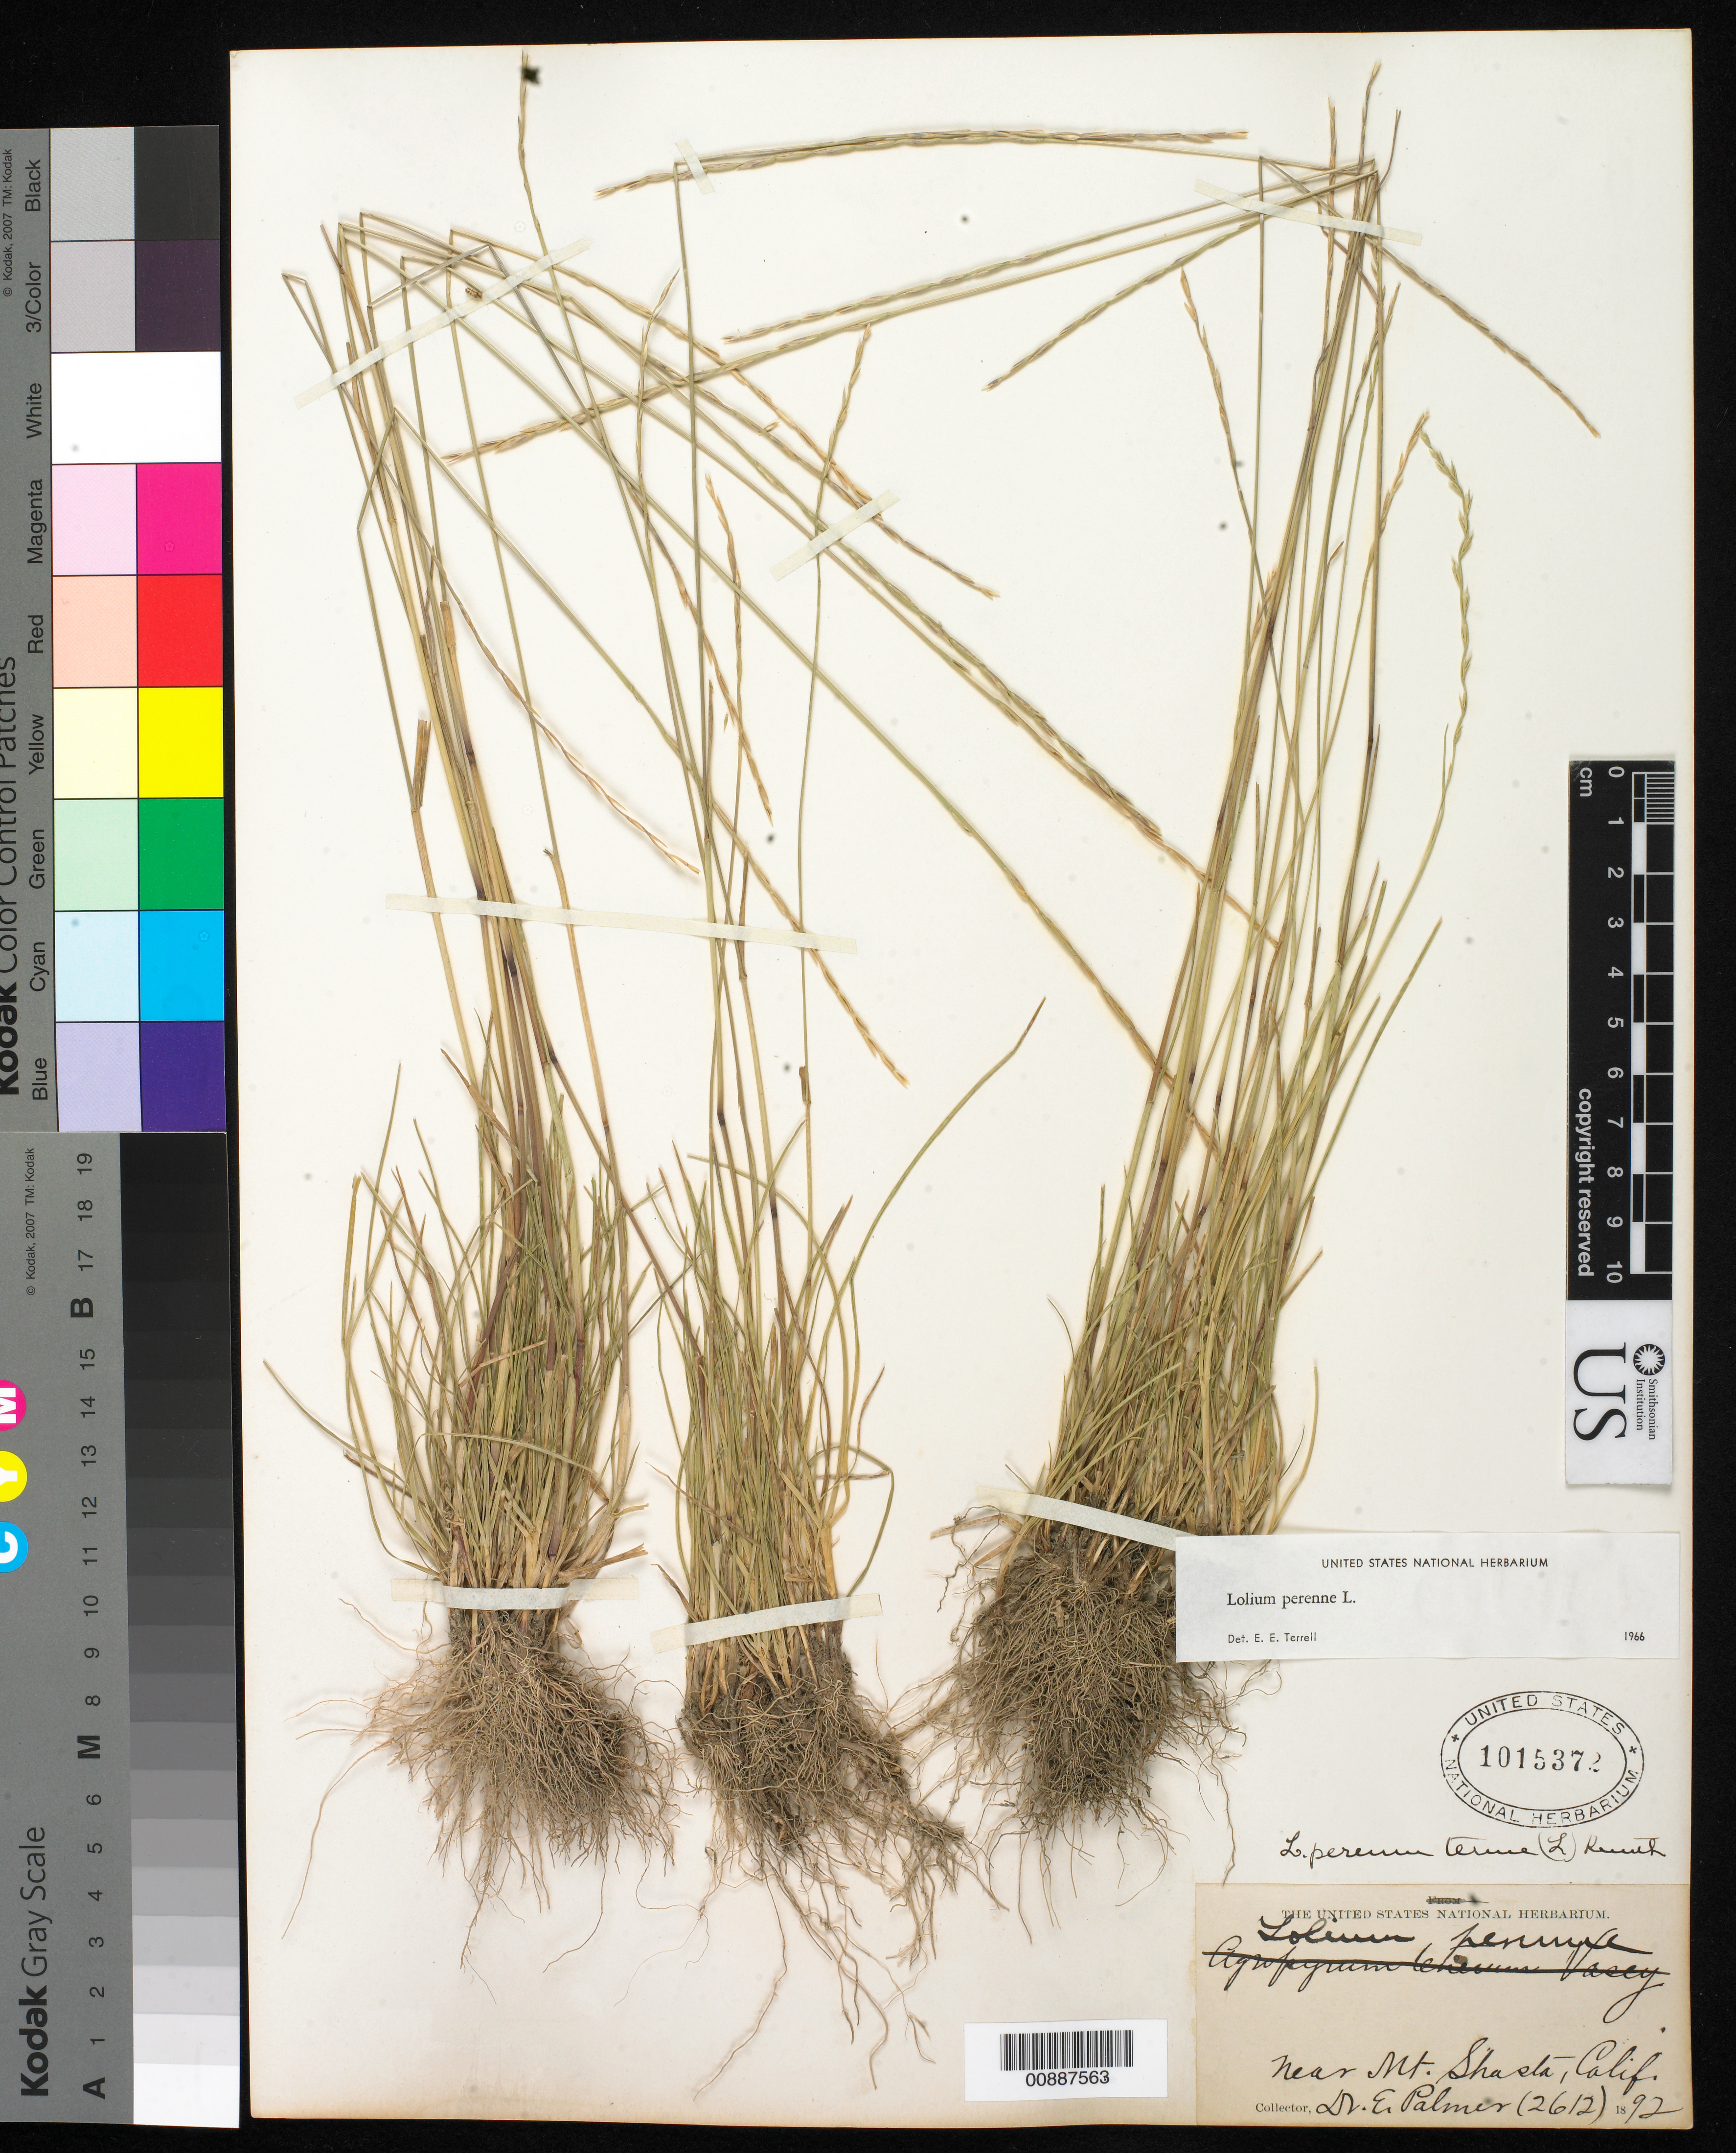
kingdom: Plantae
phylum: Tracheophyta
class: Liliopsida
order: Poales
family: Poaceae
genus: Lolium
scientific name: Lolium perenne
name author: L.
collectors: E. Palmer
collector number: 2612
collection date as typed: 1892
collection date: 1892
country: United States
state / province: California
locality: Near Mt. Shasta, California.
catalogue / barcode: US 1015372